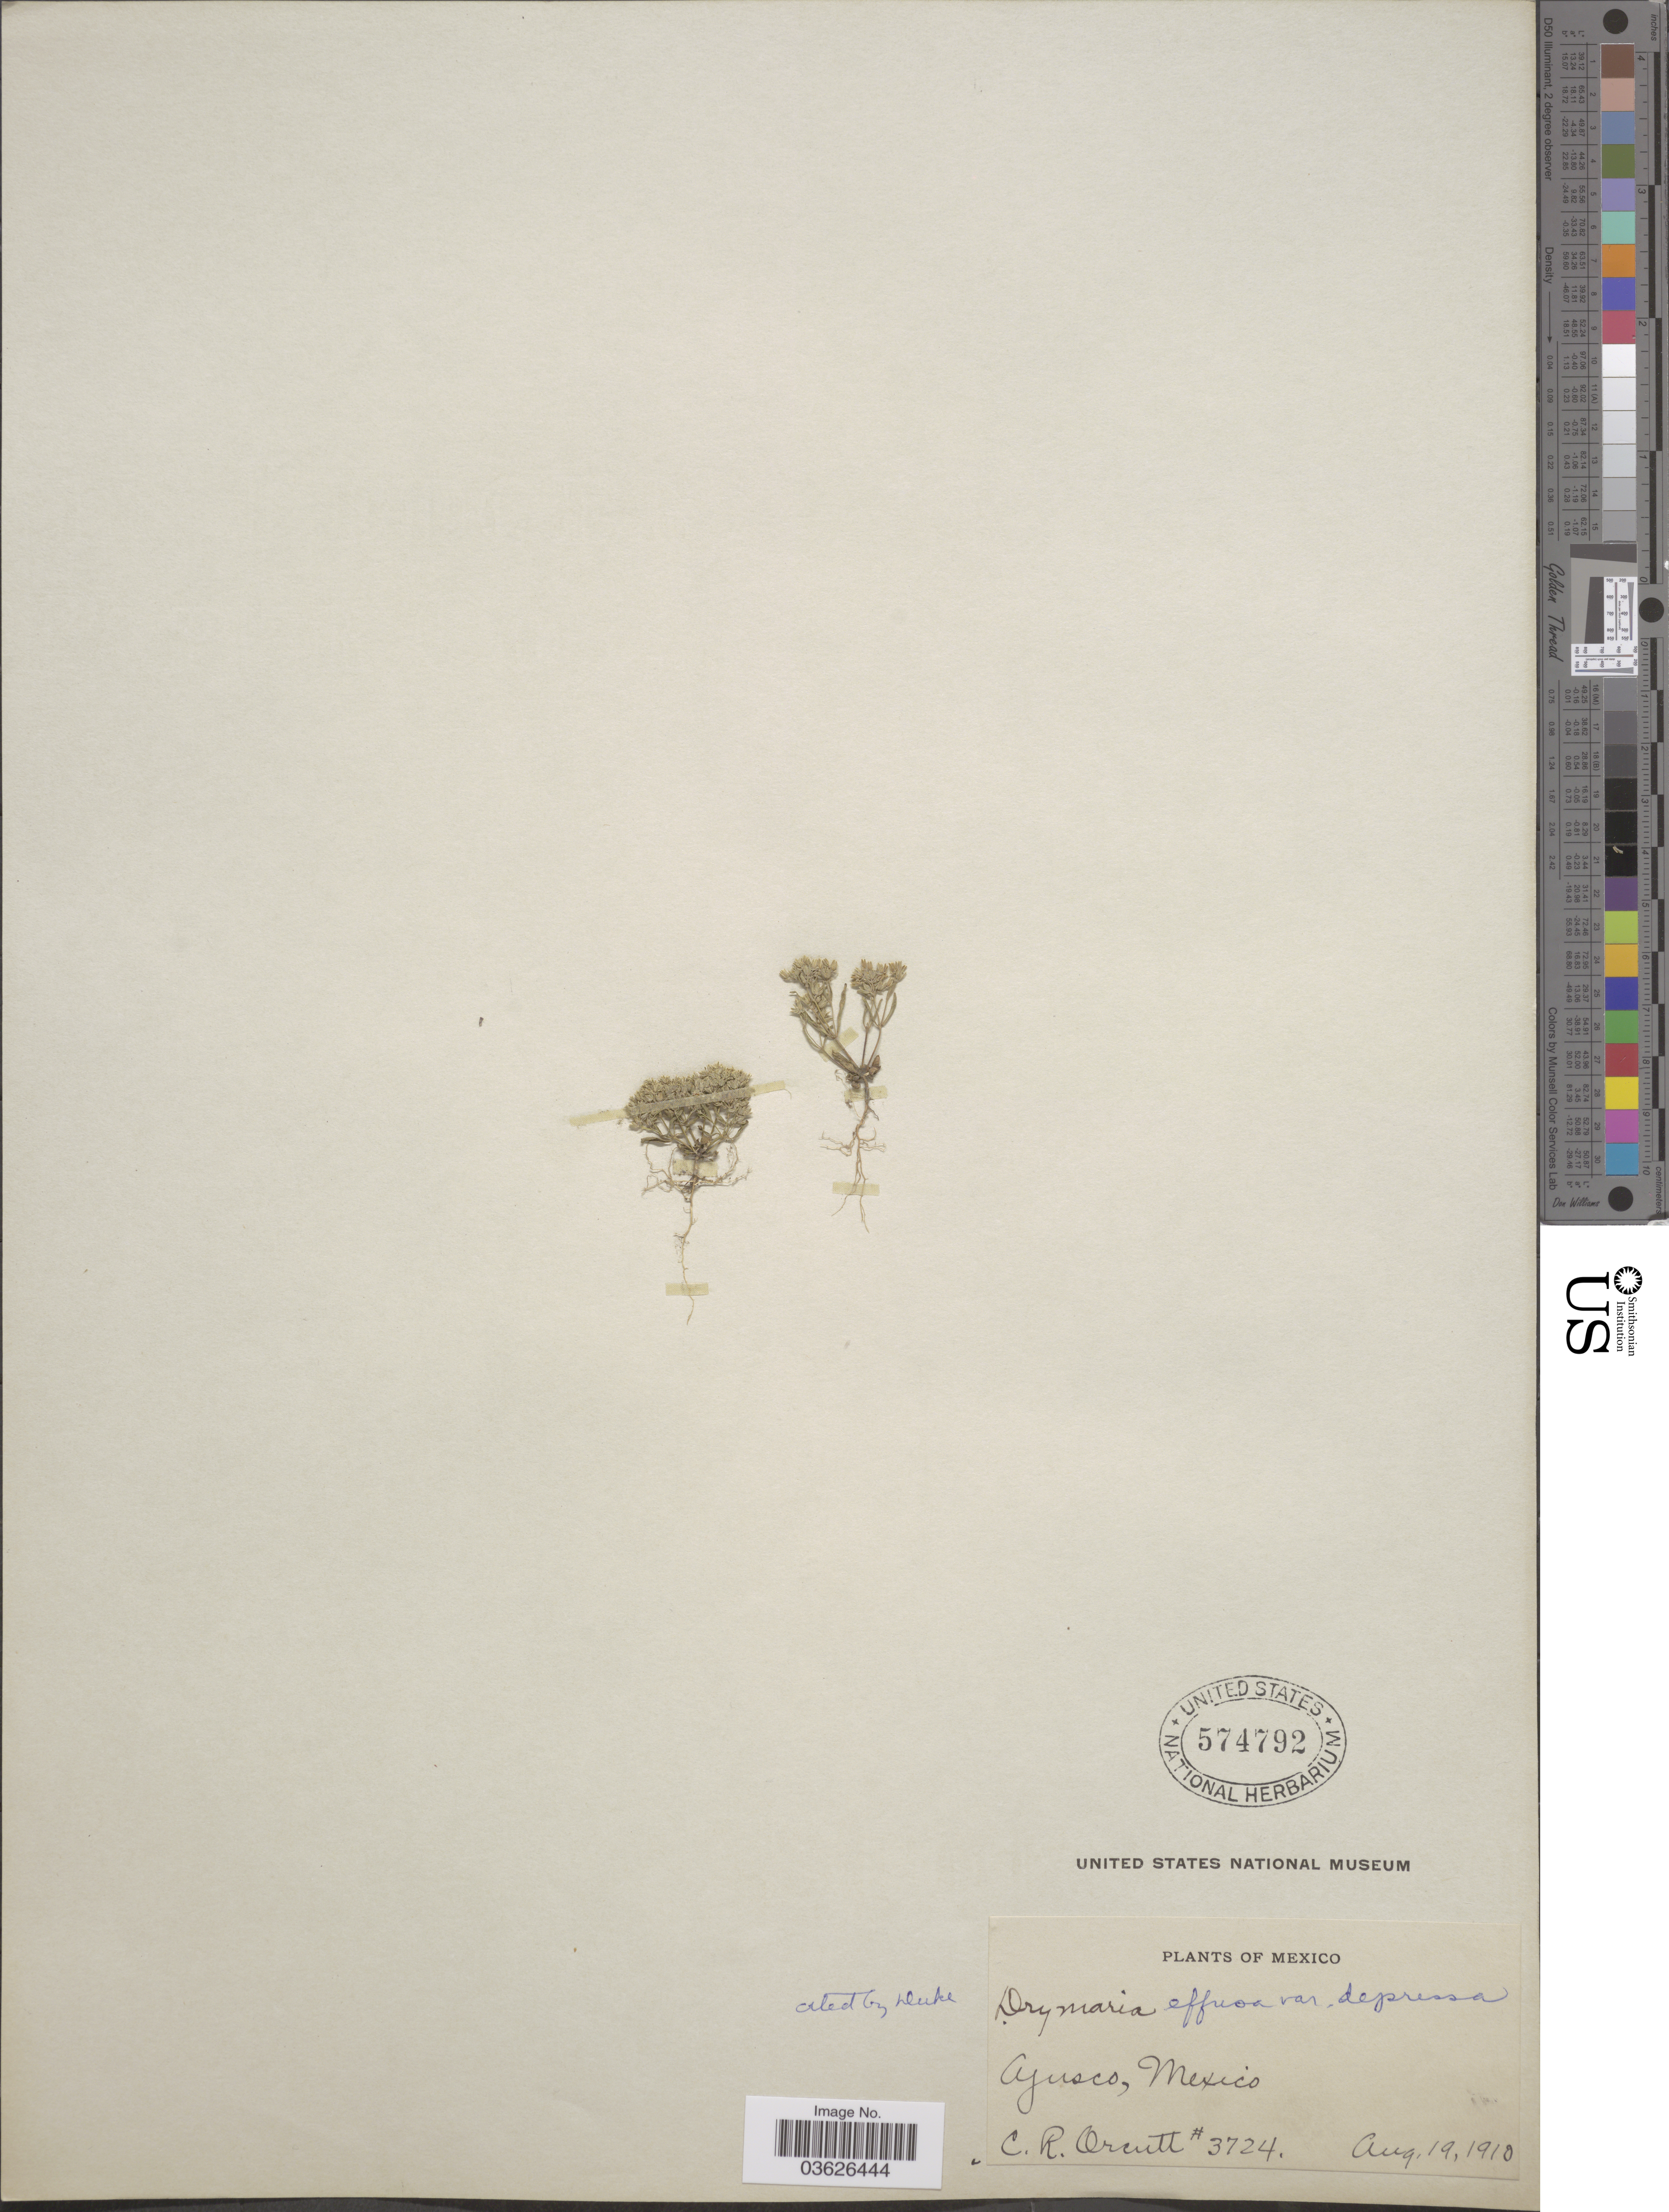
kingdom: Plantae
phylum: Tracheophyta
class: Magnoliopsida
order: Caryophyllales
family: Caryophyllaceae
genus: Drymaria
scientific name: Drymaria effusa var. depressa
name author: (Greene) J.A. Duke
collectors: C. R. Orcutt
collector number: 3724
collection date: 1910-08-19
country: Mexico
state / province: México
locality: Ajusco.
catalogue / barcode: US 574792